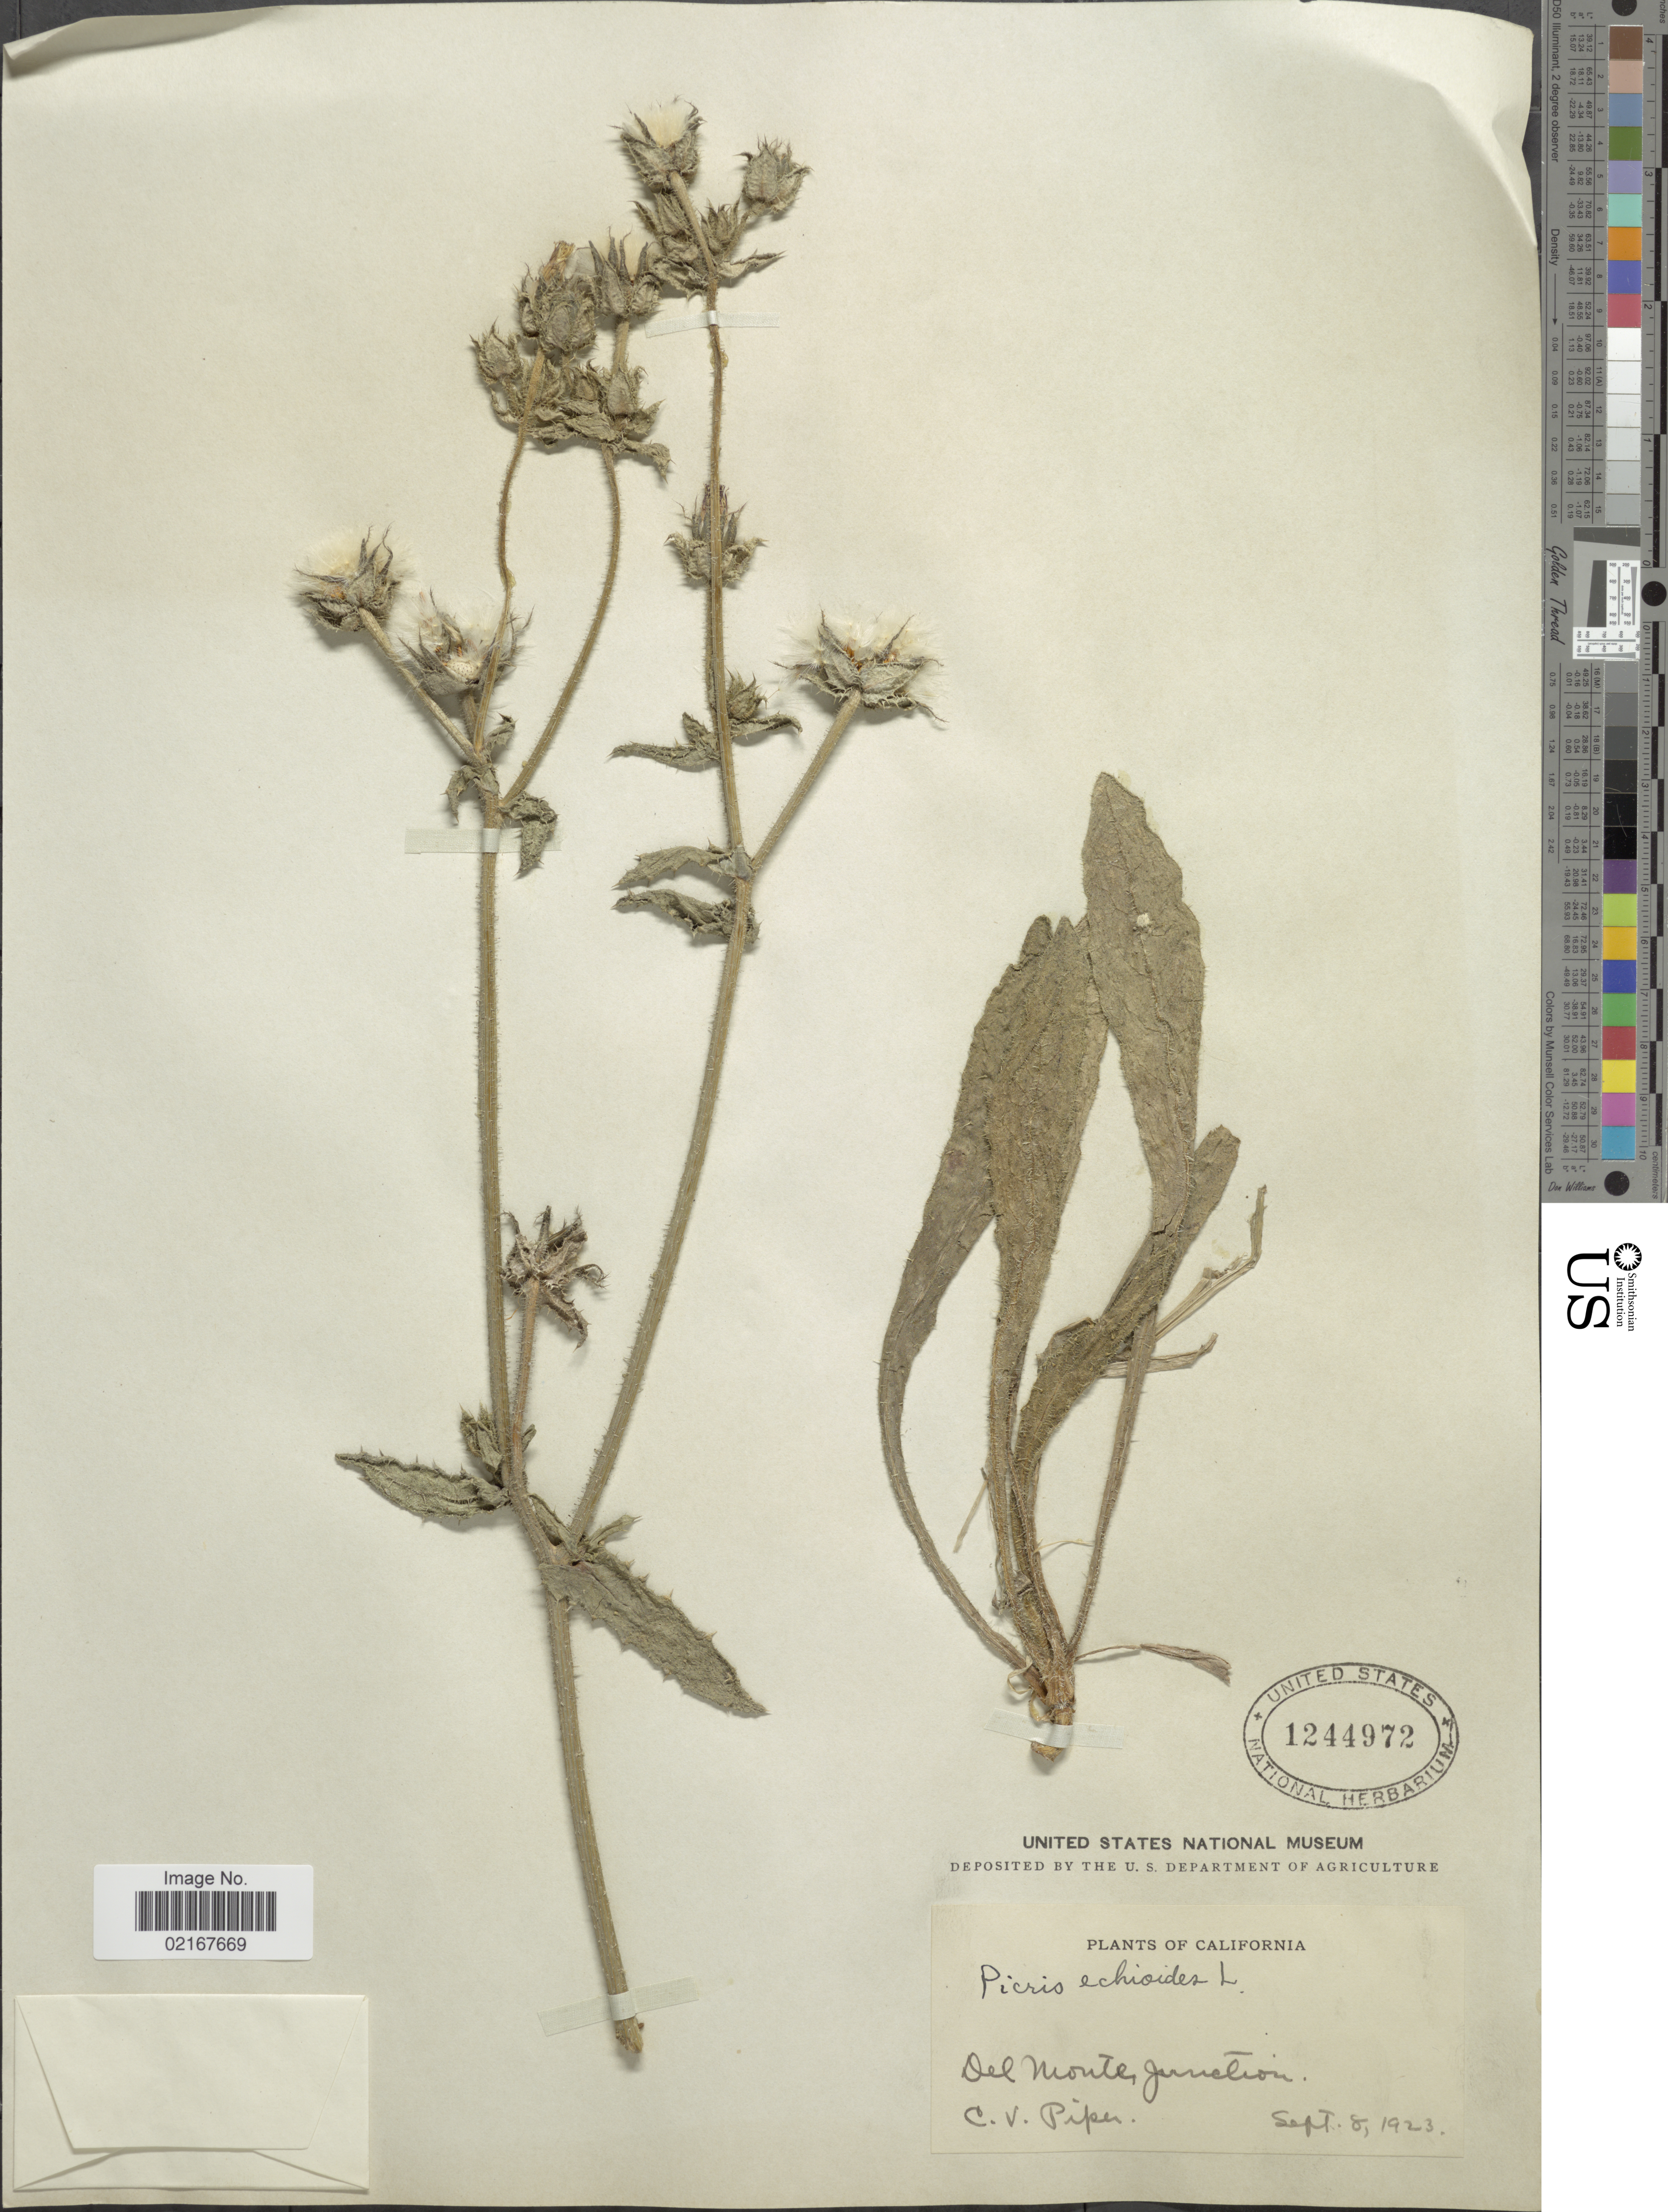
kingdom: Plantae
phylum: Tracheophyta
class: Magnoliopsida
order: Asterales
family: Asteraceae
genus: Helminthotheca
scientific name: Helminthotheca echioides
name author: (L.) Holub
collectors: C. V. Piper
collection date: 1923-09-08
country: United States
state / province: California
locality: Del Monte Junction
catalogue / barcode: US 1244972